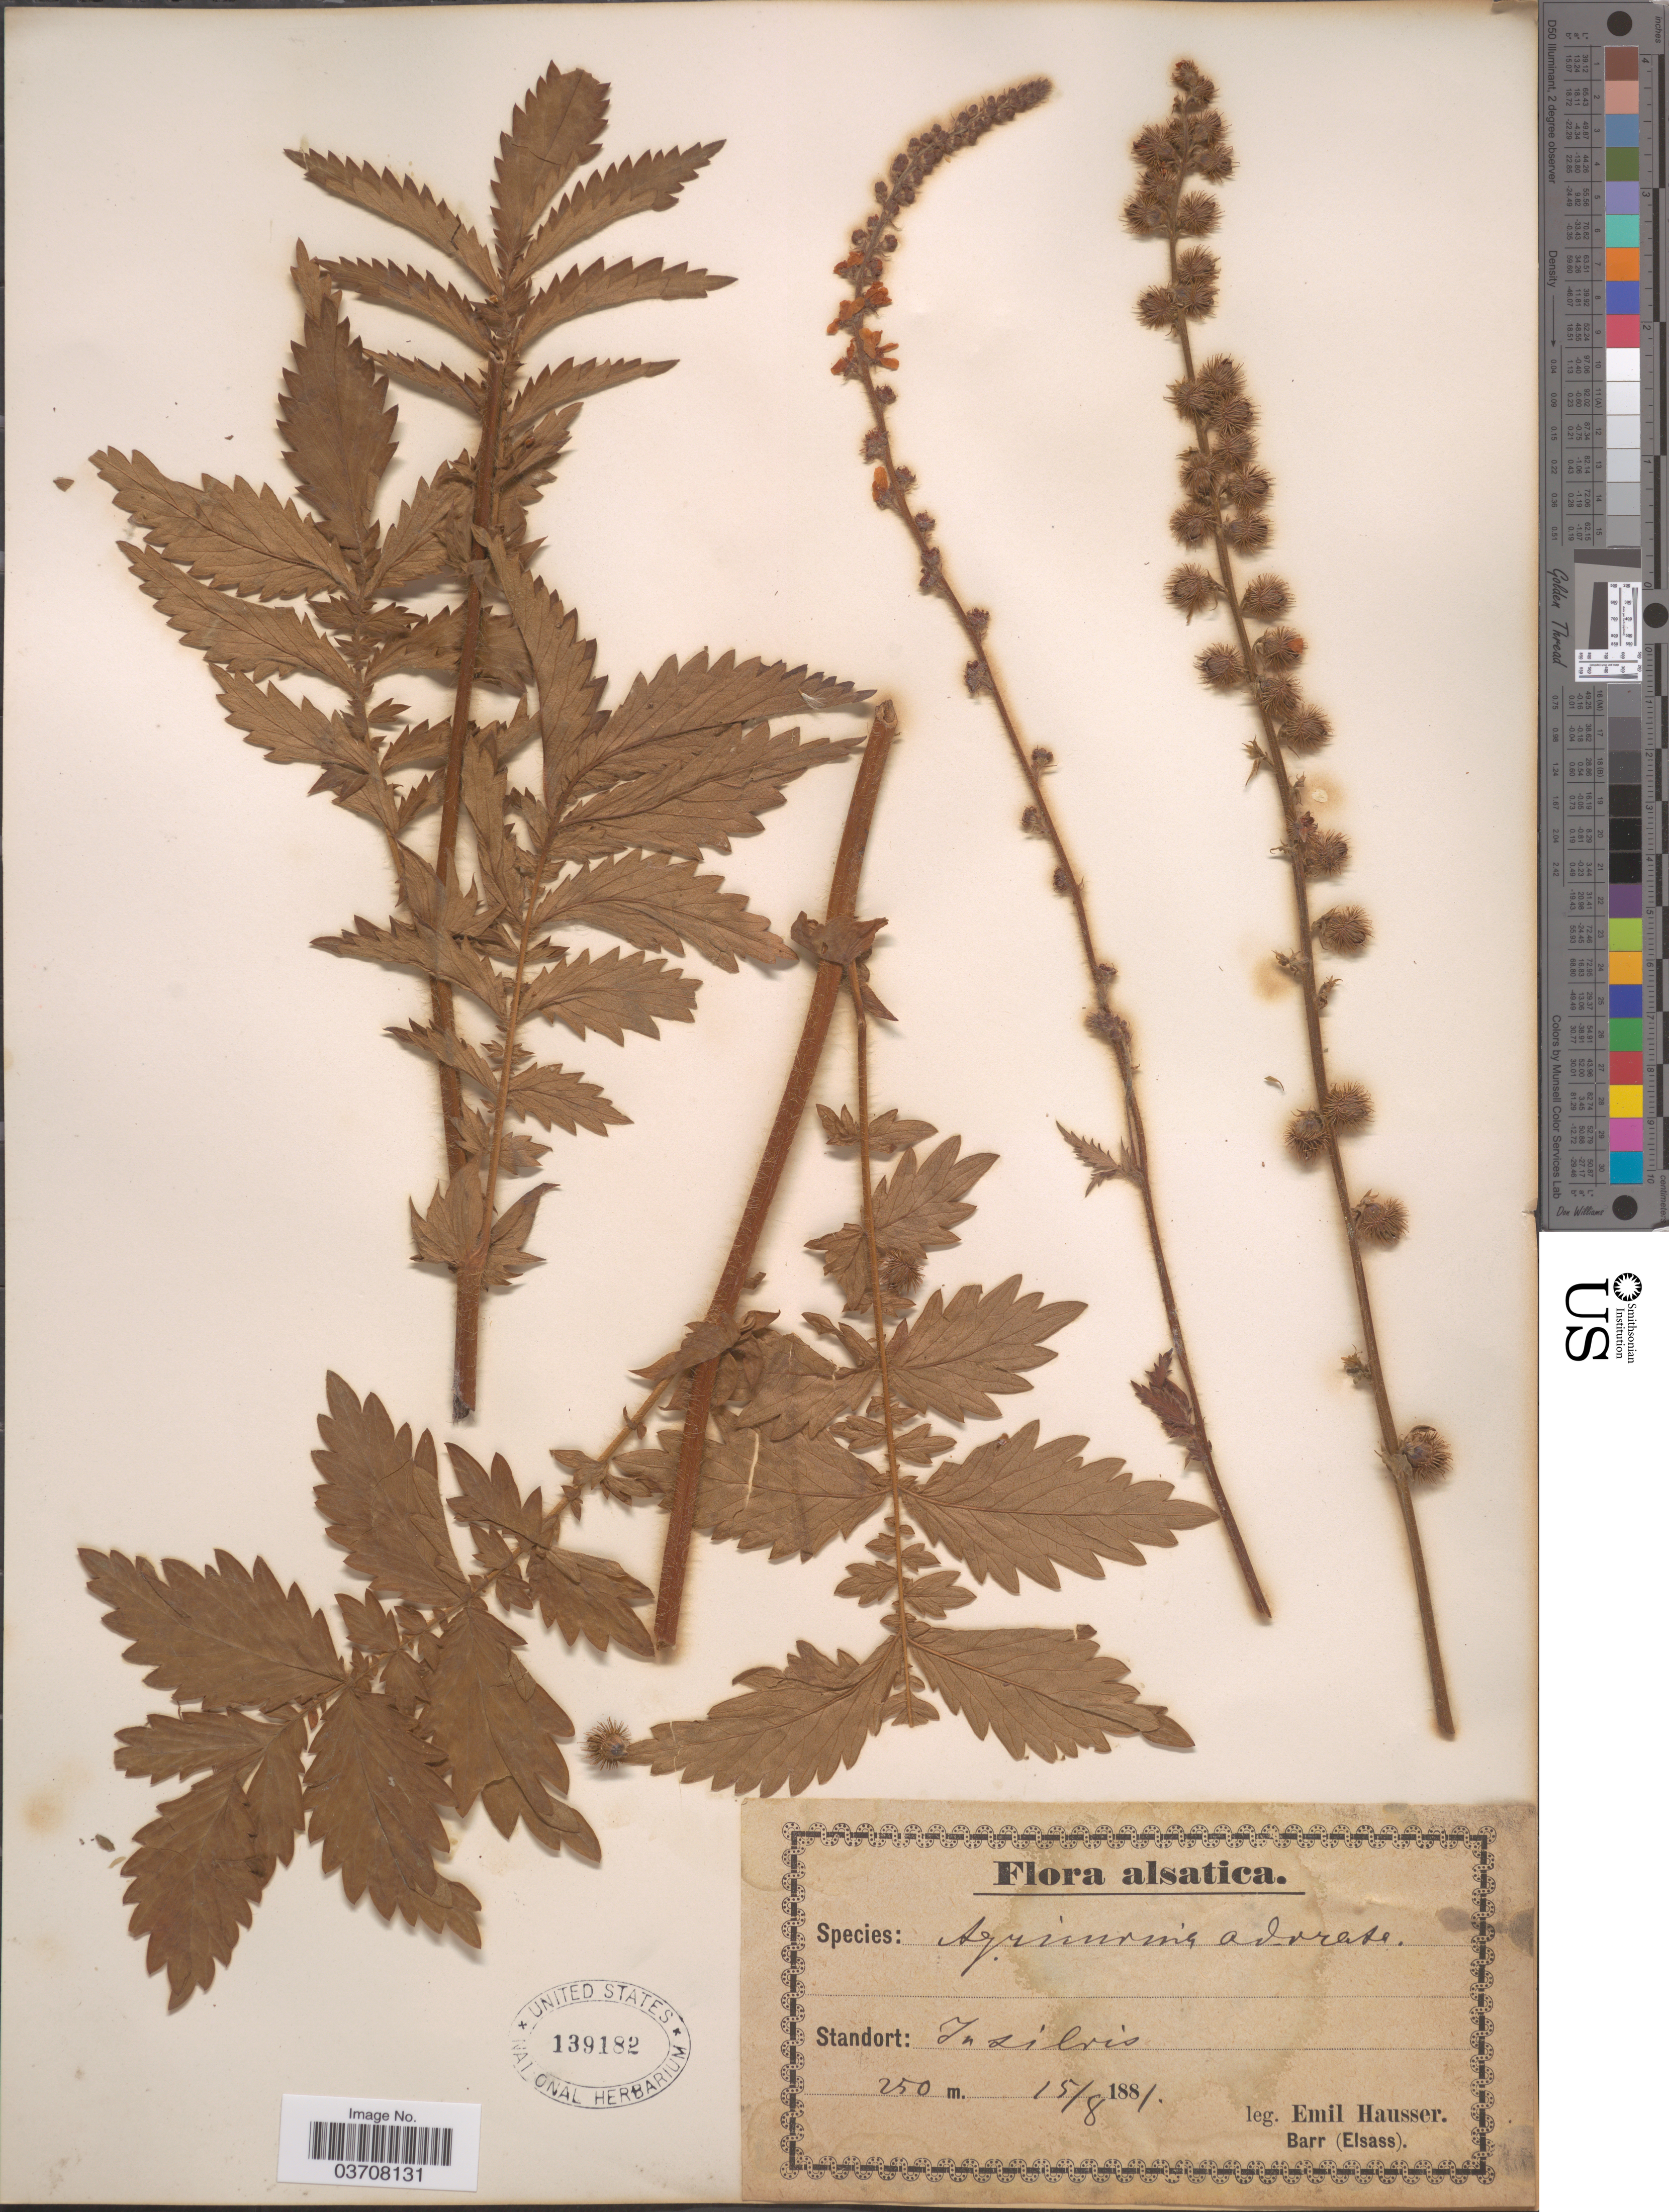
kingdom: Plantae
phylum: Tracheophyta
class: Magnoliopsida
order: Rosales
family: Rosaceae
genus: Agrimonia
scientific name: Agrimonia odorata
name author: Mill.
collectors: E. Hausser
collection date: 1881-08-15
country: France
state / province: Grand Est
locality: Standort: In silvis.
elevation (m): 250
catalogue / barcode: US 139182